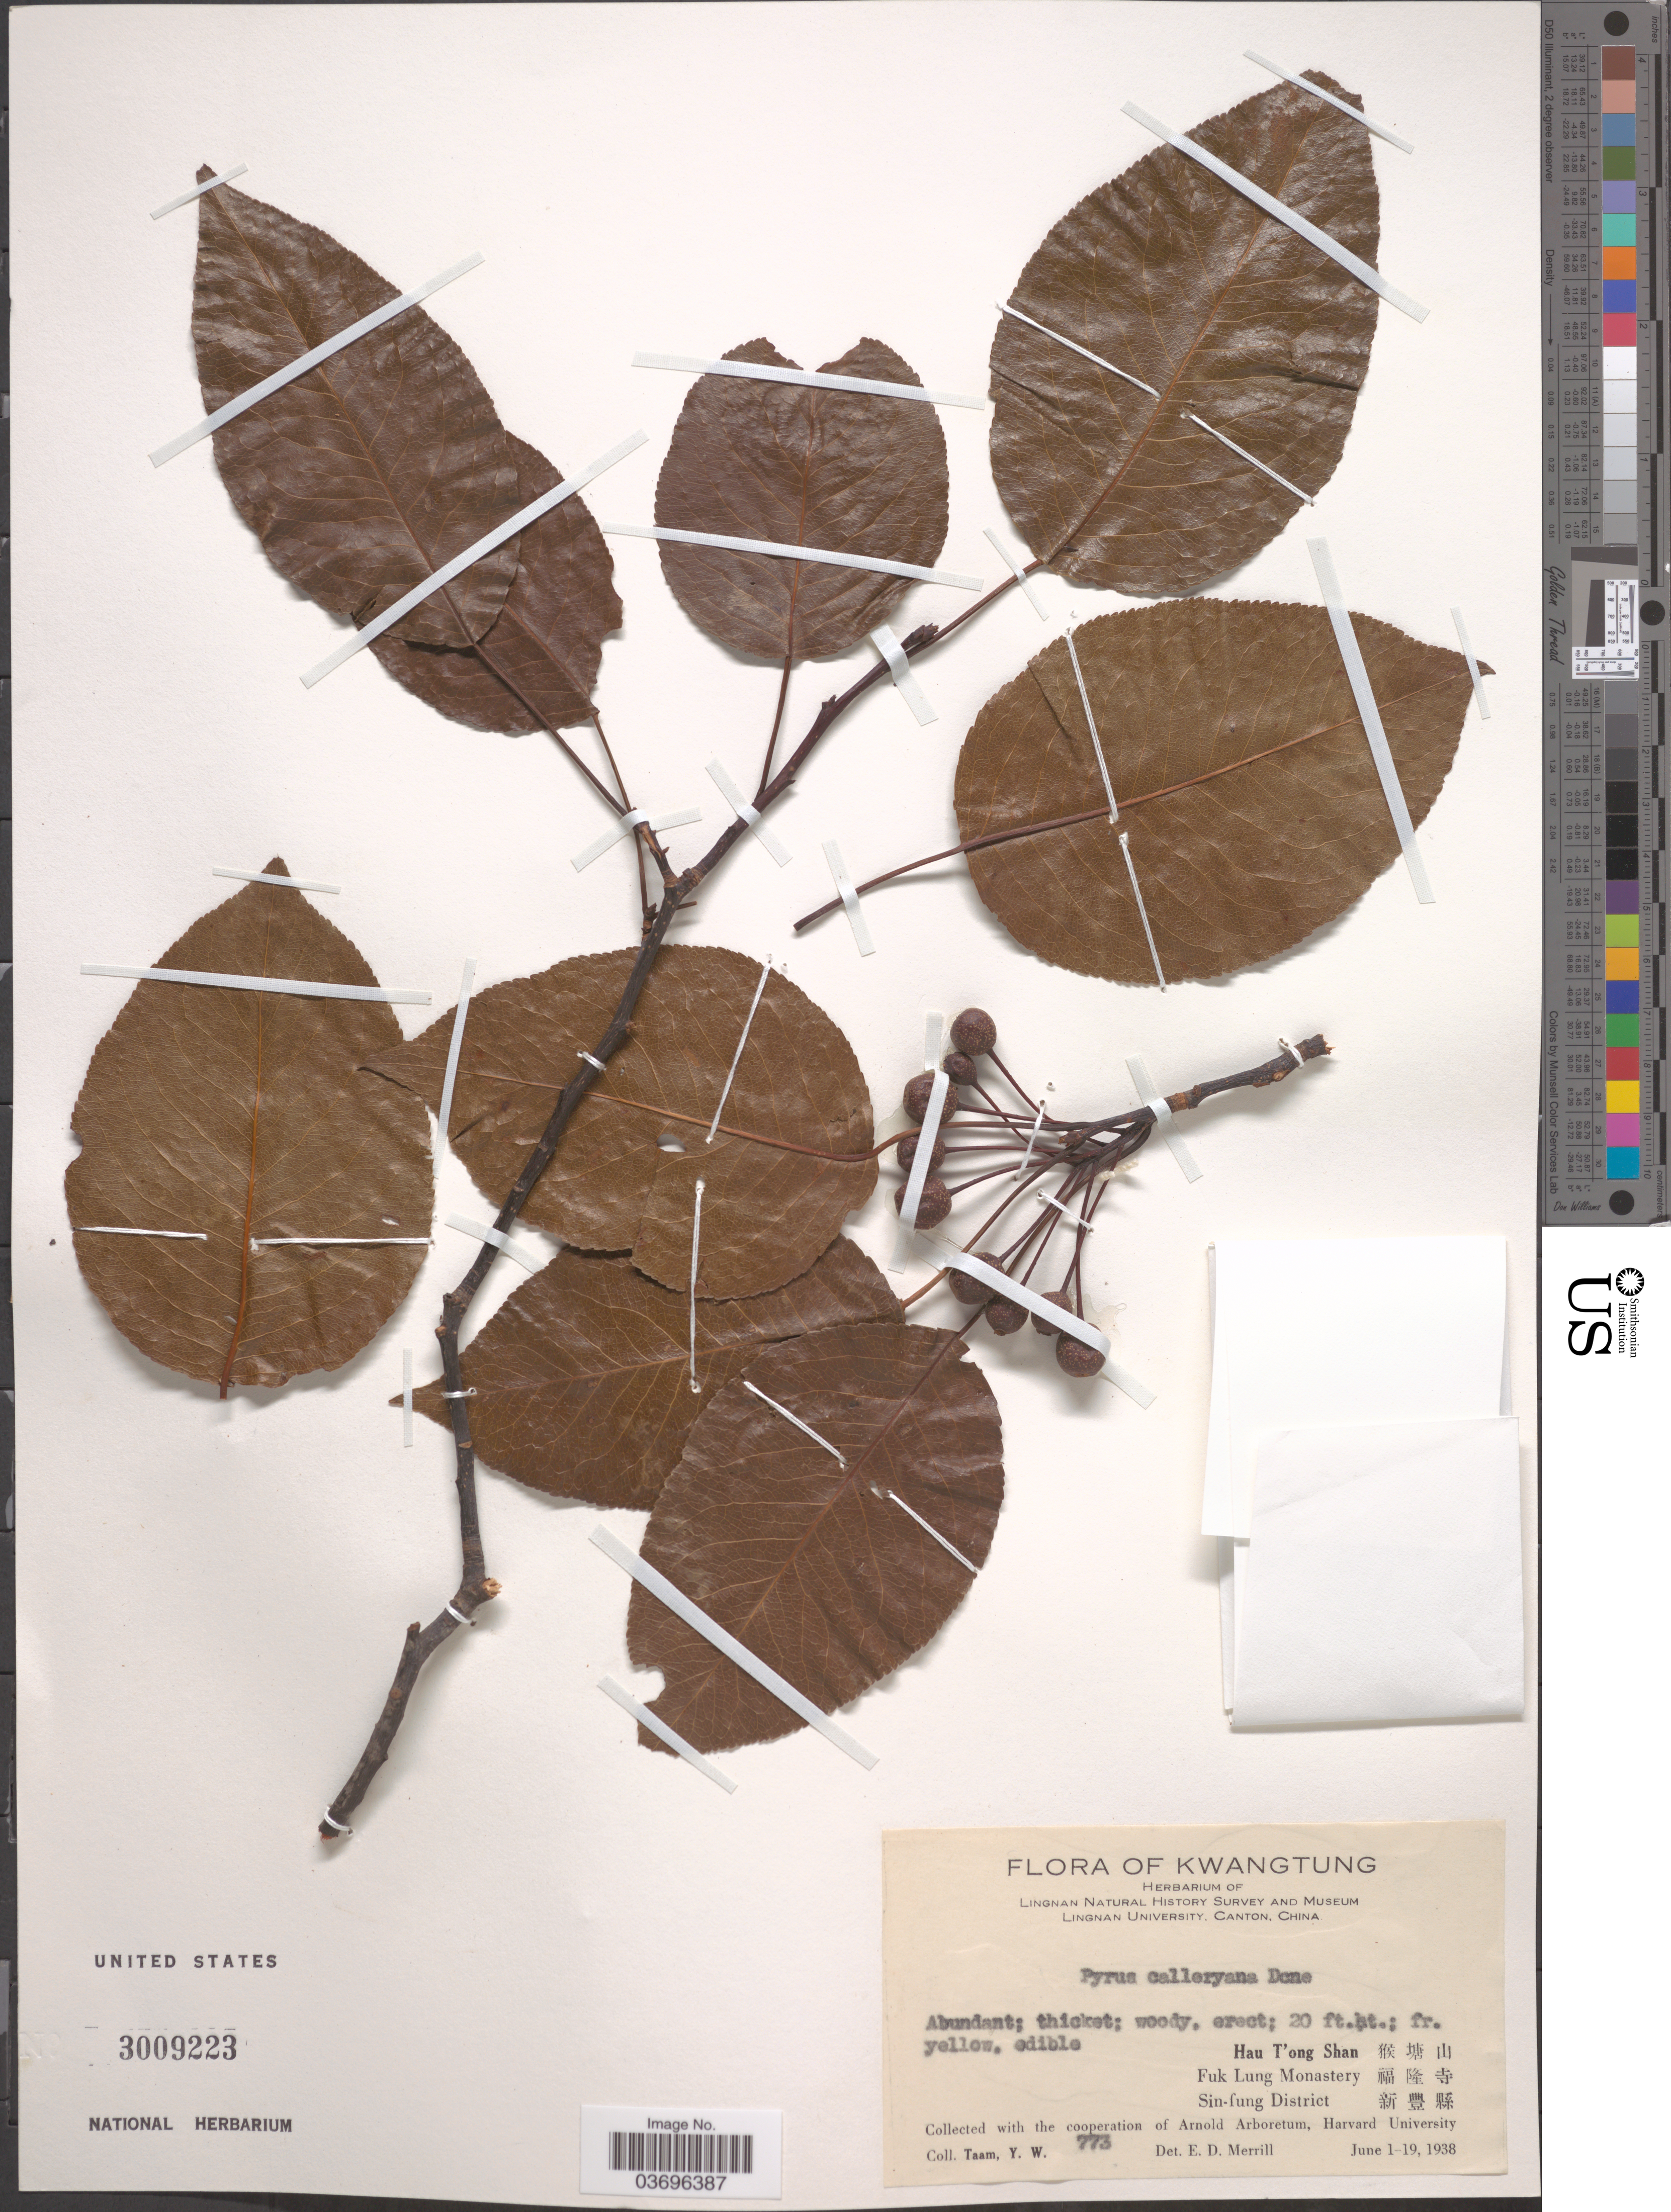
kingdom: Plantae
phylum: Tracheophyta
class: Magnoliopsida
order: Rosales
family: Rosaceae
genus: Pyrus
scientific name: Pyrus calleryana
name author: Decne.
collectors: Y. W. Taam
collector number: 773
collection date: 1938-06-01/1938-06-19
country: China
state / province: Guangdong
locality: Kwangtung. Hau T'ong Shan X. Fuk Lung Monastery X. Sin-fung District X.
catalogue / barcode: US 3009223